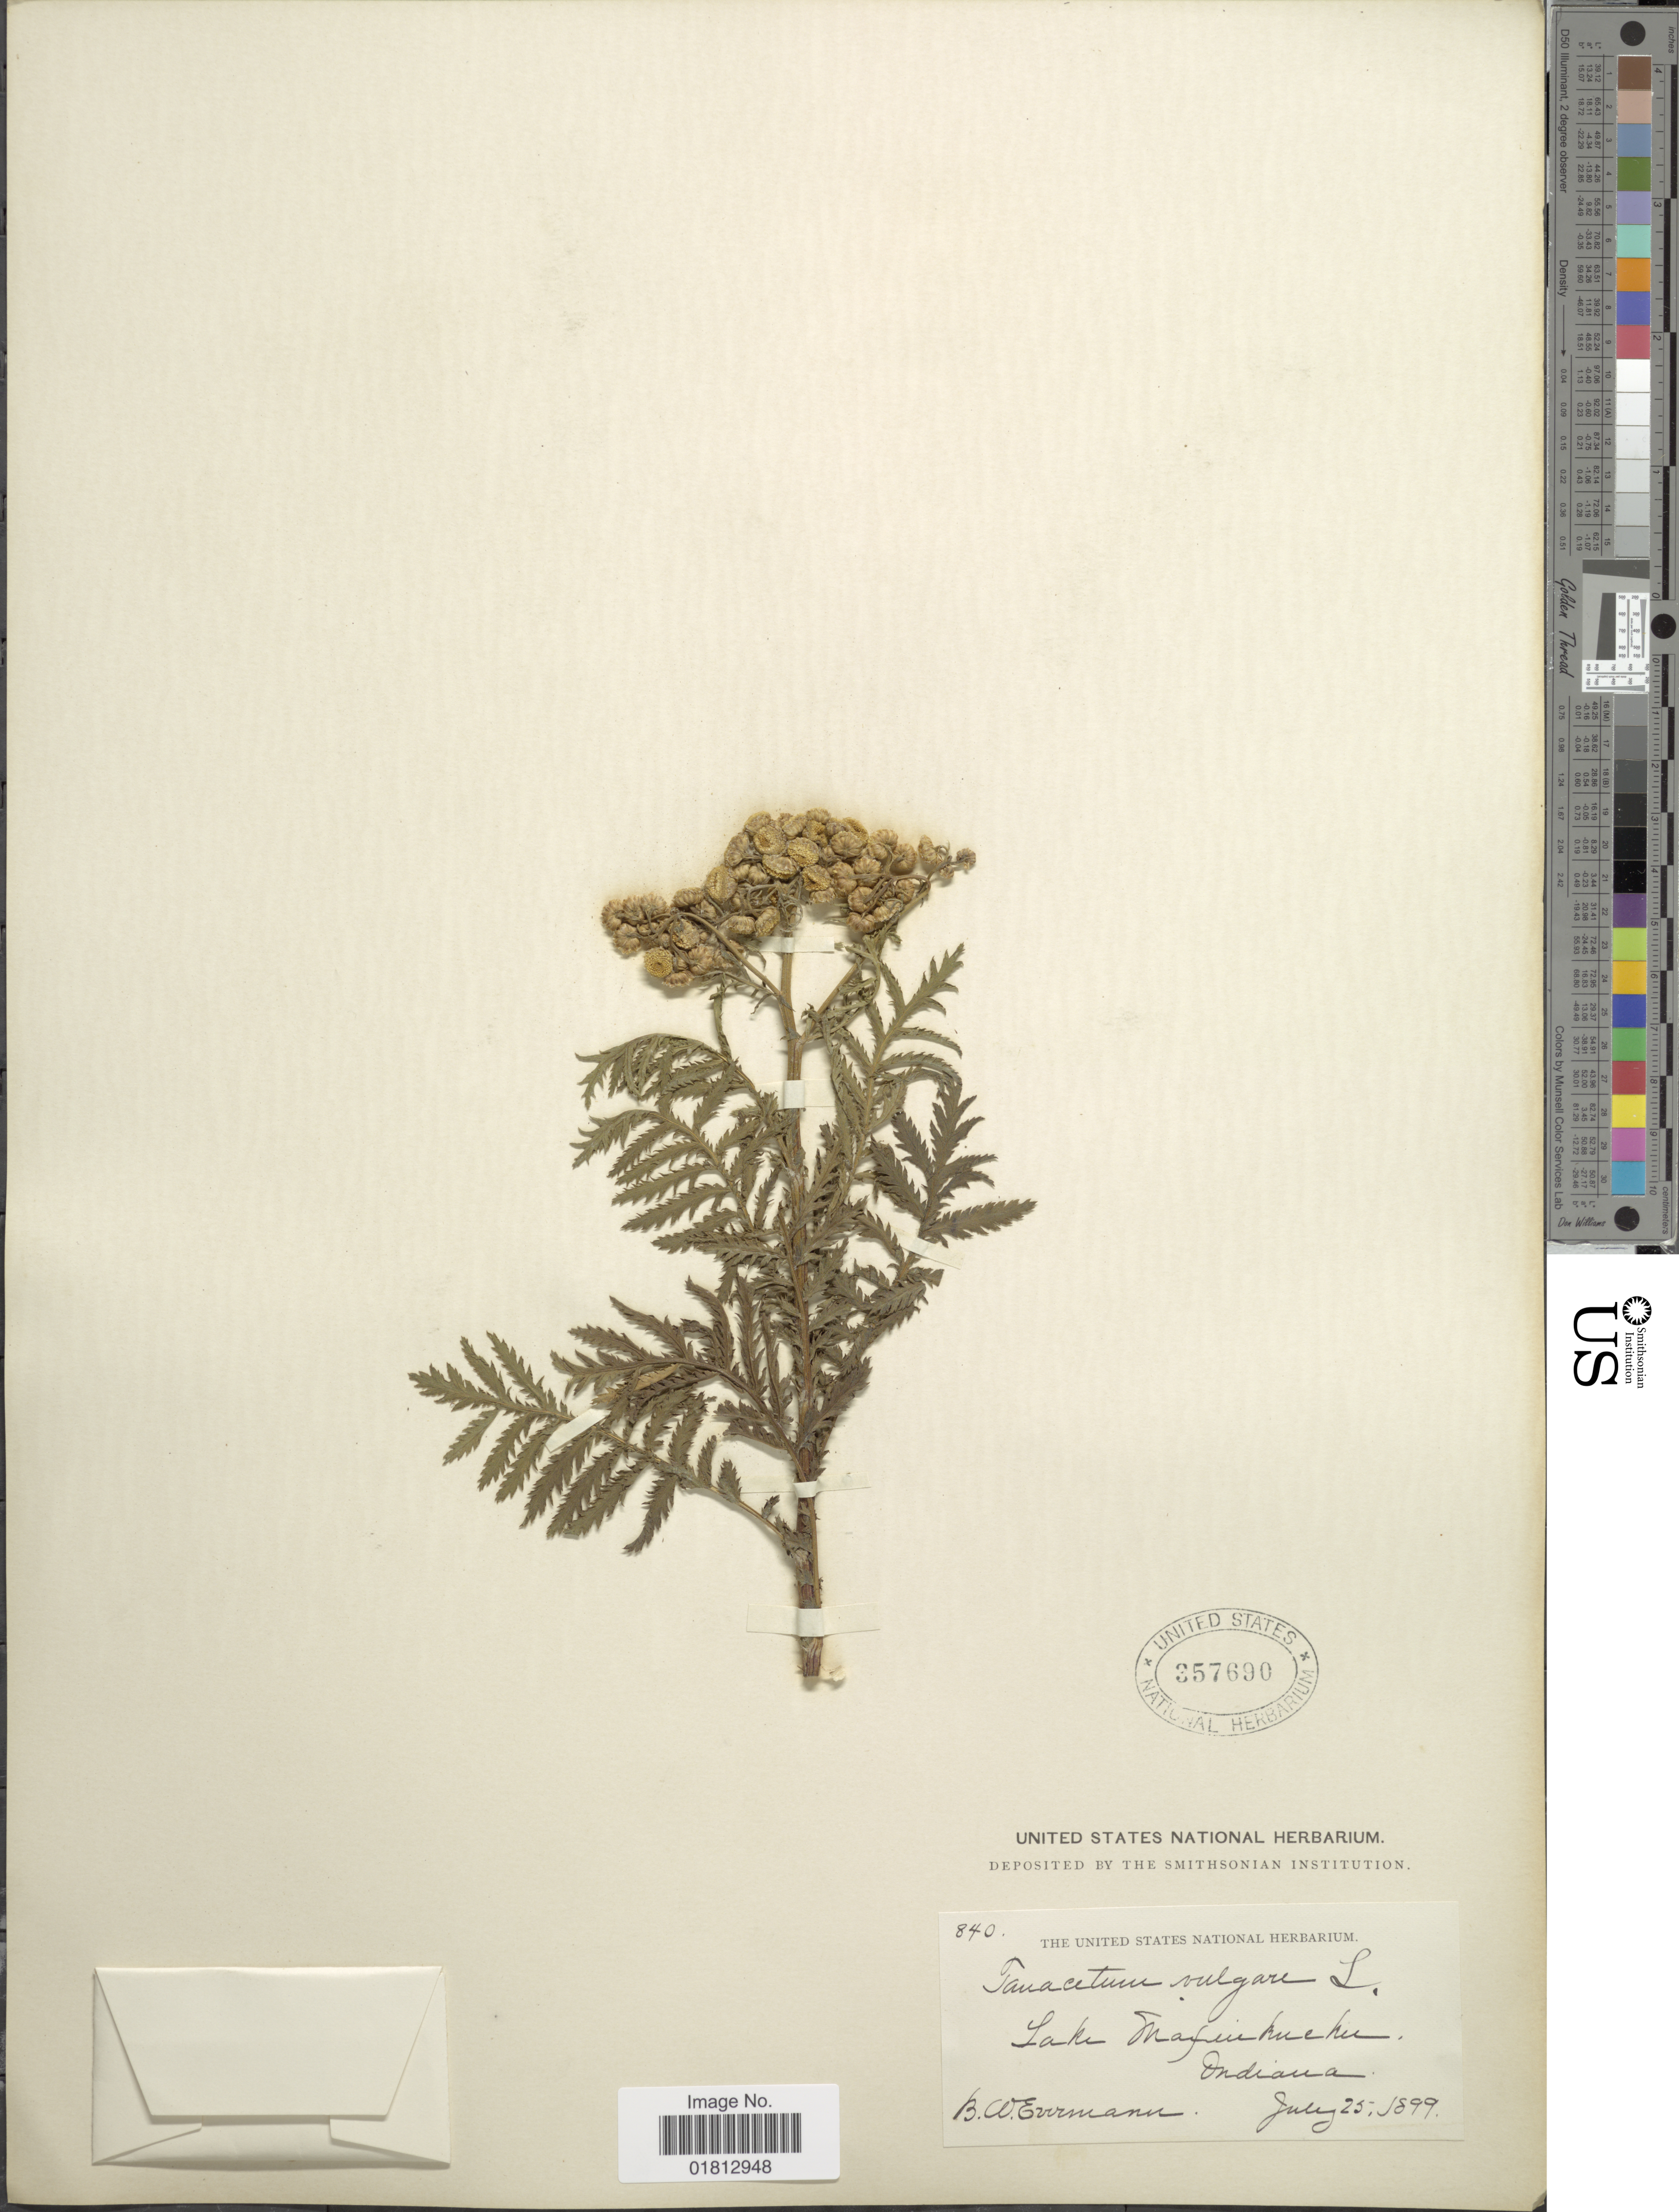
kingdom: Plantae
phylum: Tracheophyta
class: Magnoliopsida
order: Asterales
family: Asteraceae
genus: Tanacetum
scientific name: Tanacetum vulgare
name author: L.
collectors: B. W. Evermann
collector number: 840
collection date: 1899-07-25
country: United States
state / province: Indiana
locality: Lake Maxinkuckee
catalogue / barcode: US 357690